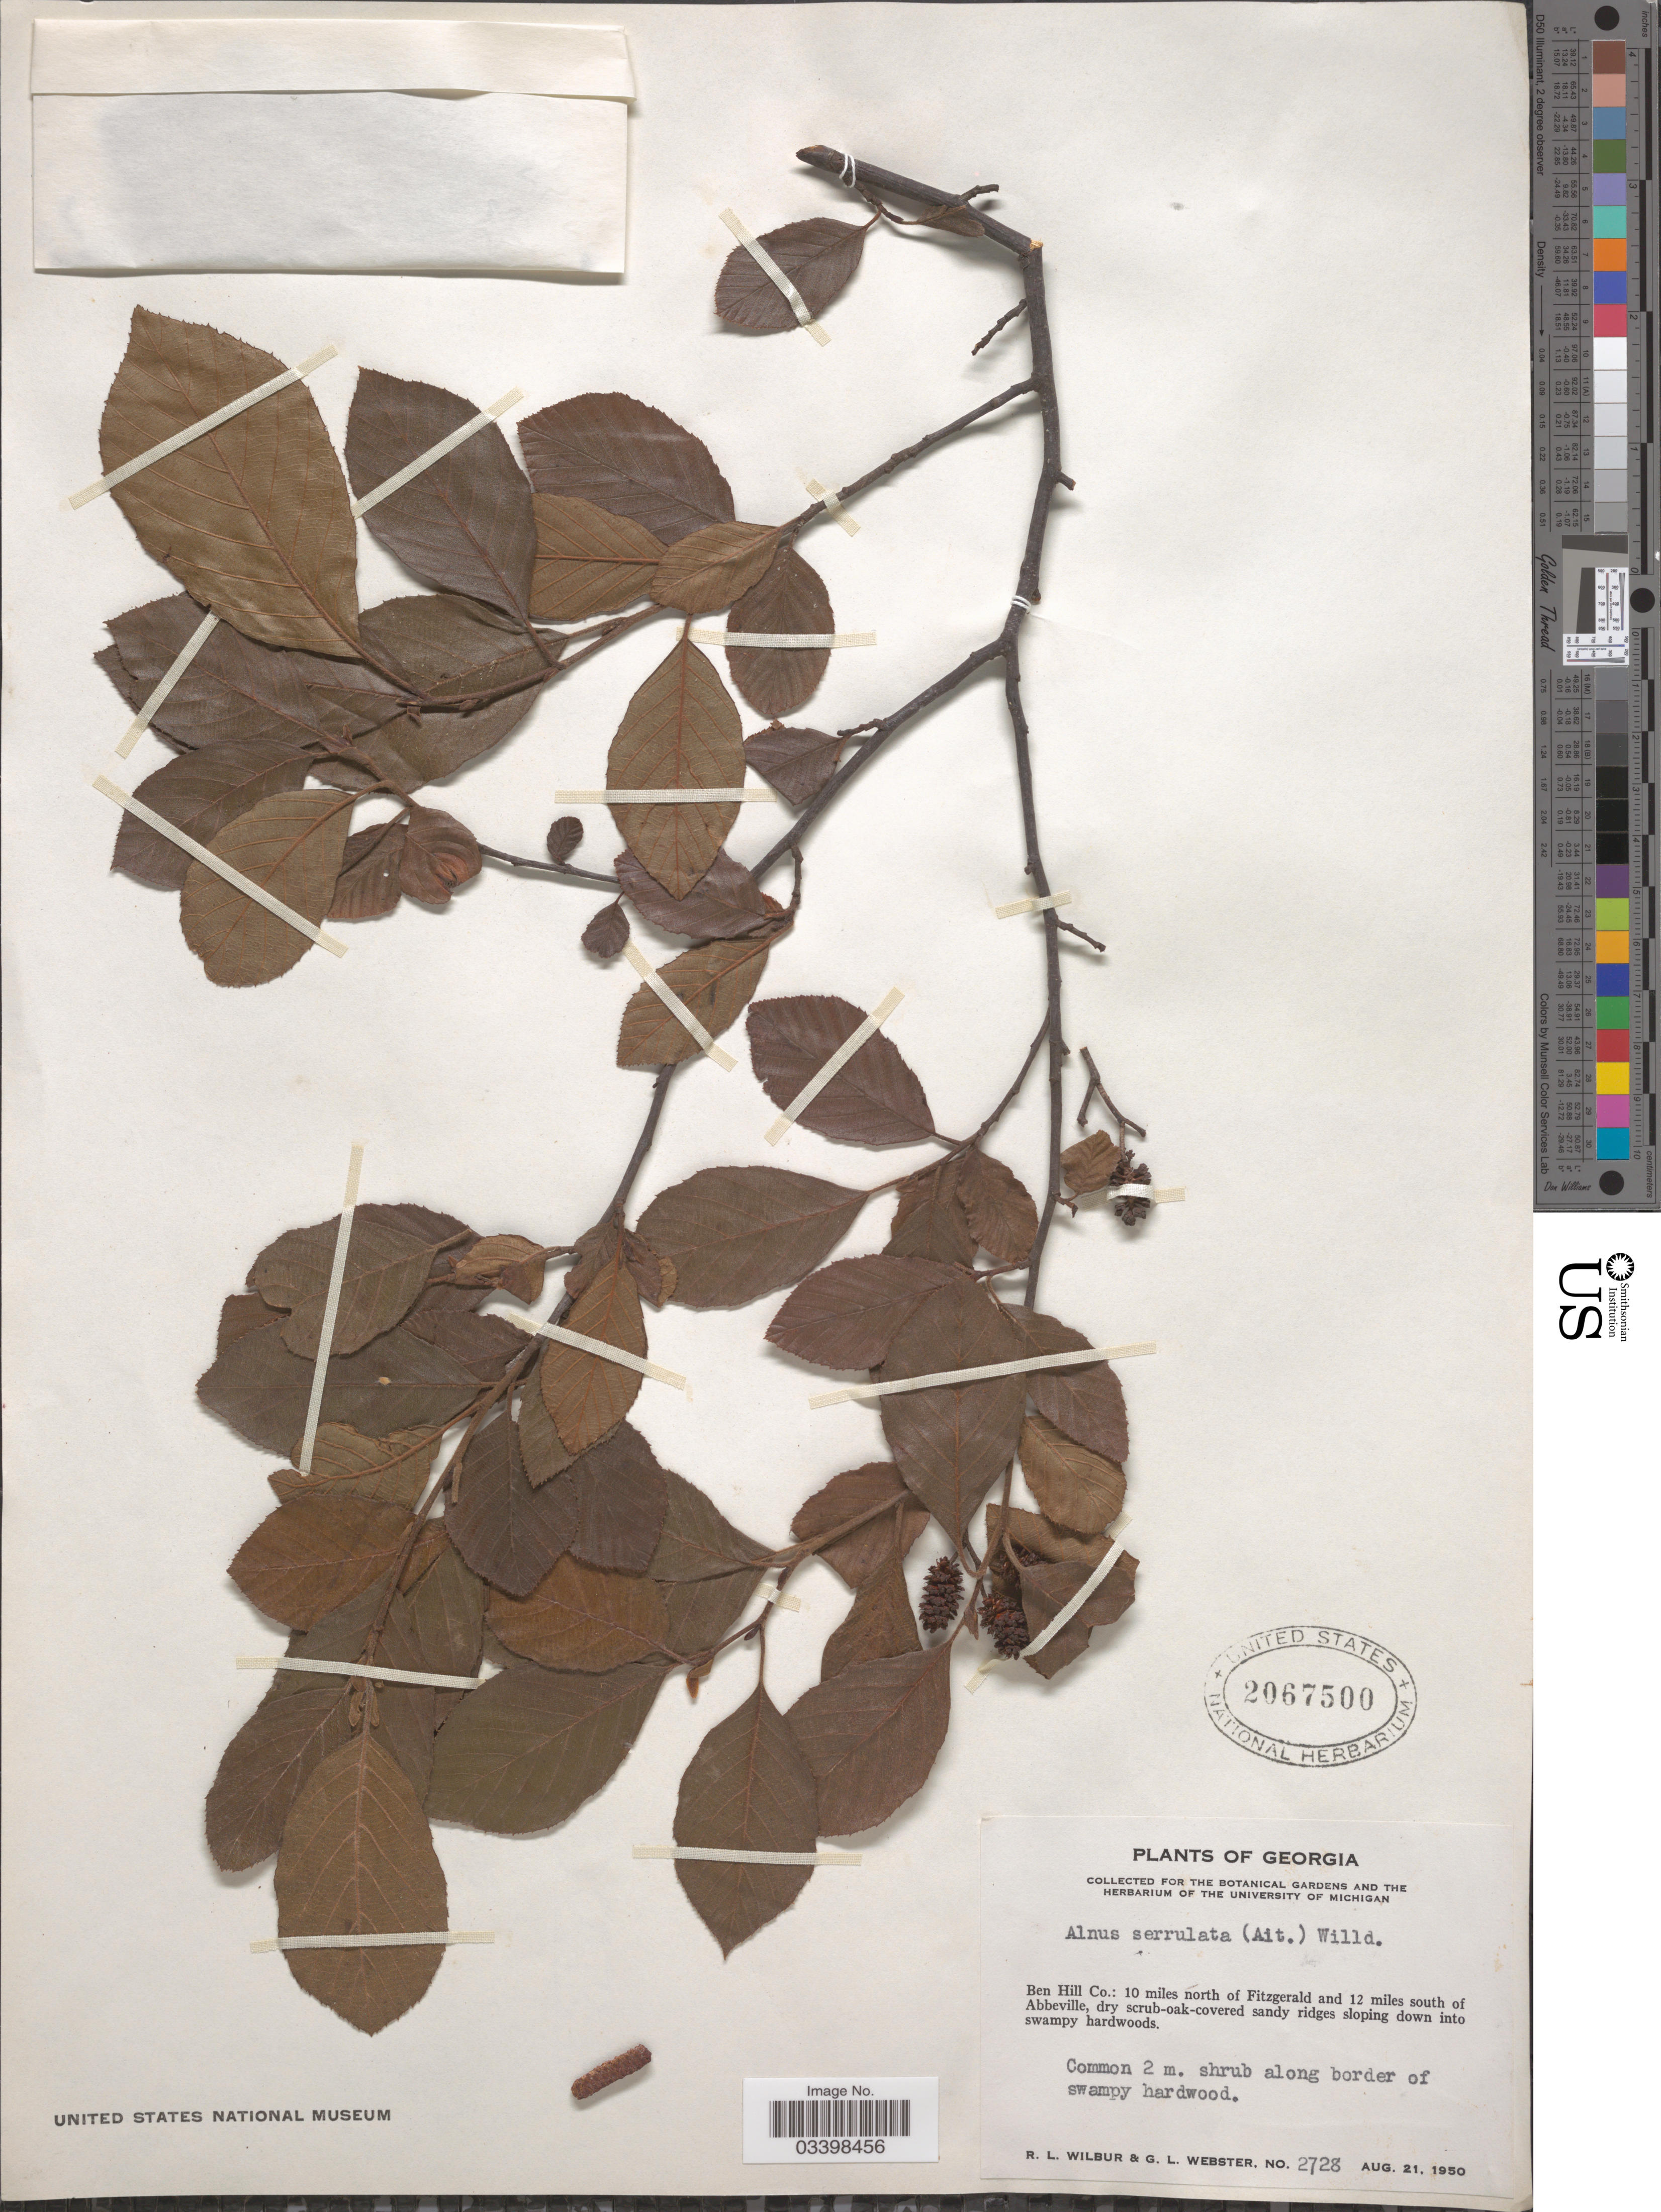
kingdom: Plantae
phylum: Tracheophyta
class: Magnoliopsida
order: Fagales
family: Betulaceae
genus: Alnus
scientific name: Alnus serrulata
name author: (Aiton) Willd.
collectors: R. L. Wilbur & G. L. Webster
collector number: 2728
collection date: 1950-08-21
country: United States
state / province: Georgia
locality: Ben Hill Co.: 10 miles north of Fitzgerald and 12 miles south of Abbeville.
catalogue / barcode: US 2067500